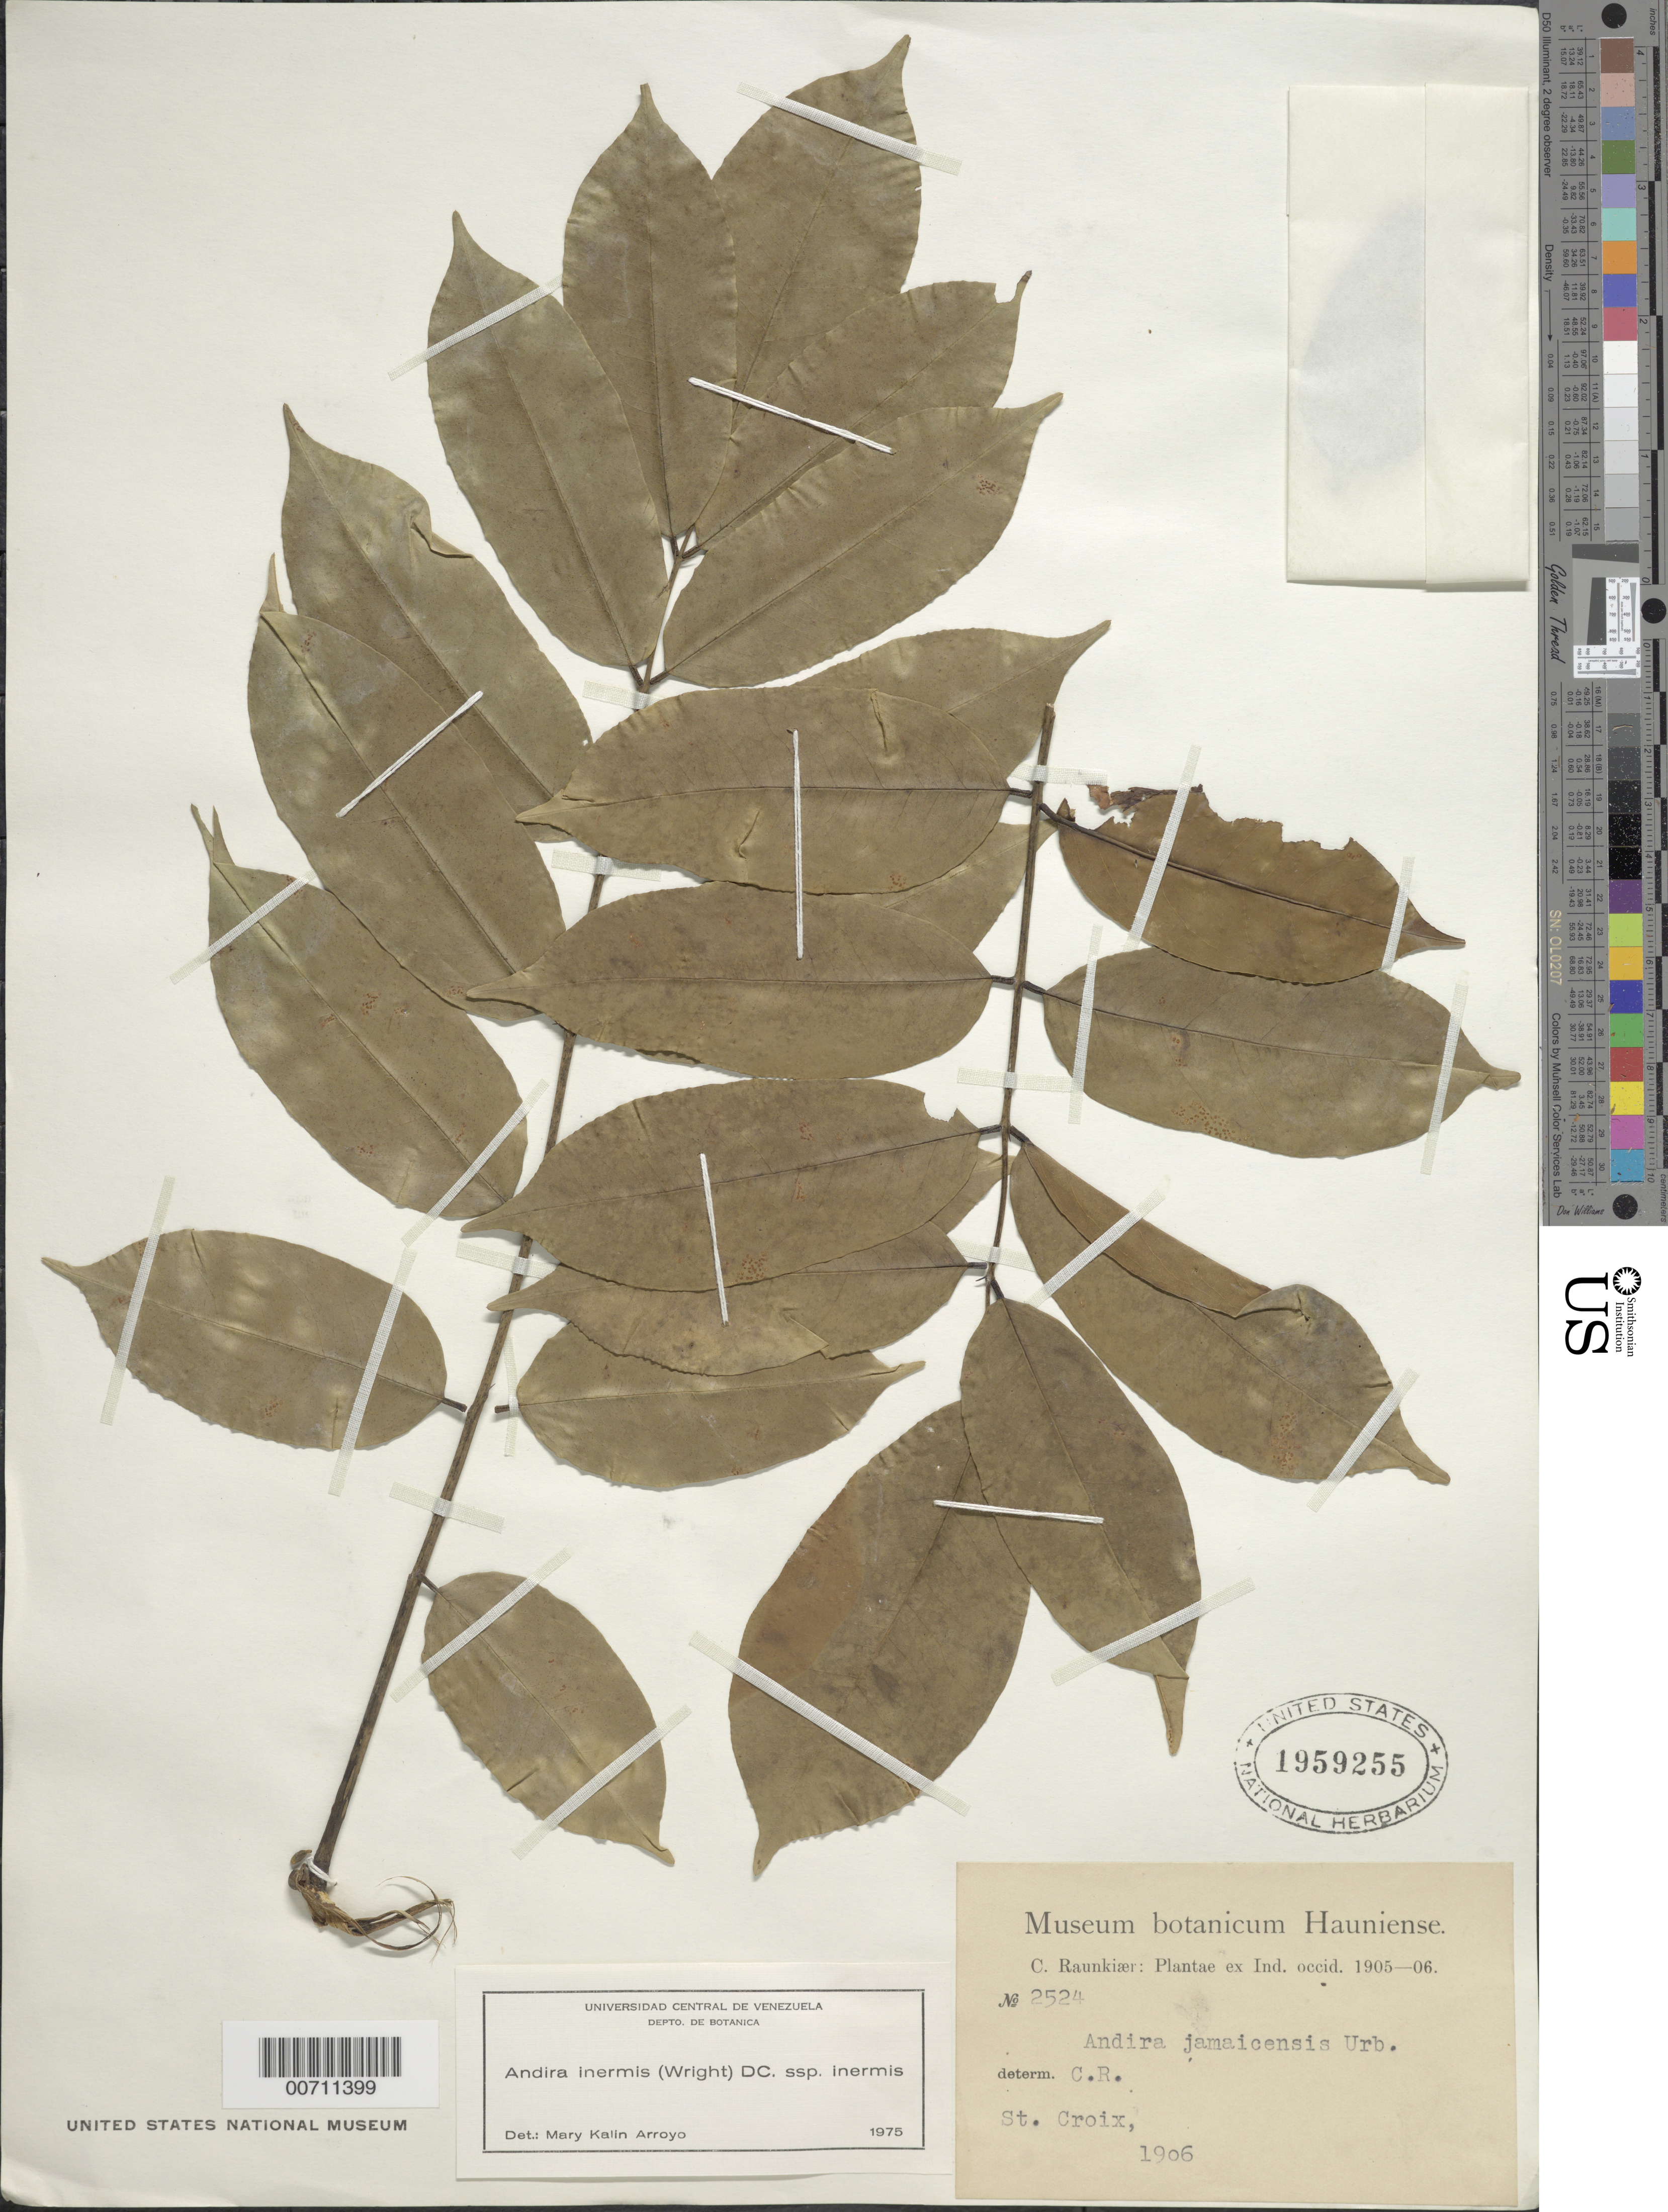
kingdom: Plantae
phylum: Tracheophyta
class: Magnoliopsida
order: Fabales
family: Fabaceae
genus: Andira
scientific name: Andira inermis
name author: (W. Wright) Kunth ex DC.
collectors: C. C. Raunkiaer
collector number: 2524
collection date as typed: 1906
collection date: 1906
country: U.S. Virgin Islands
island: St. Croix Island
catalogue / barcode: US 1959255